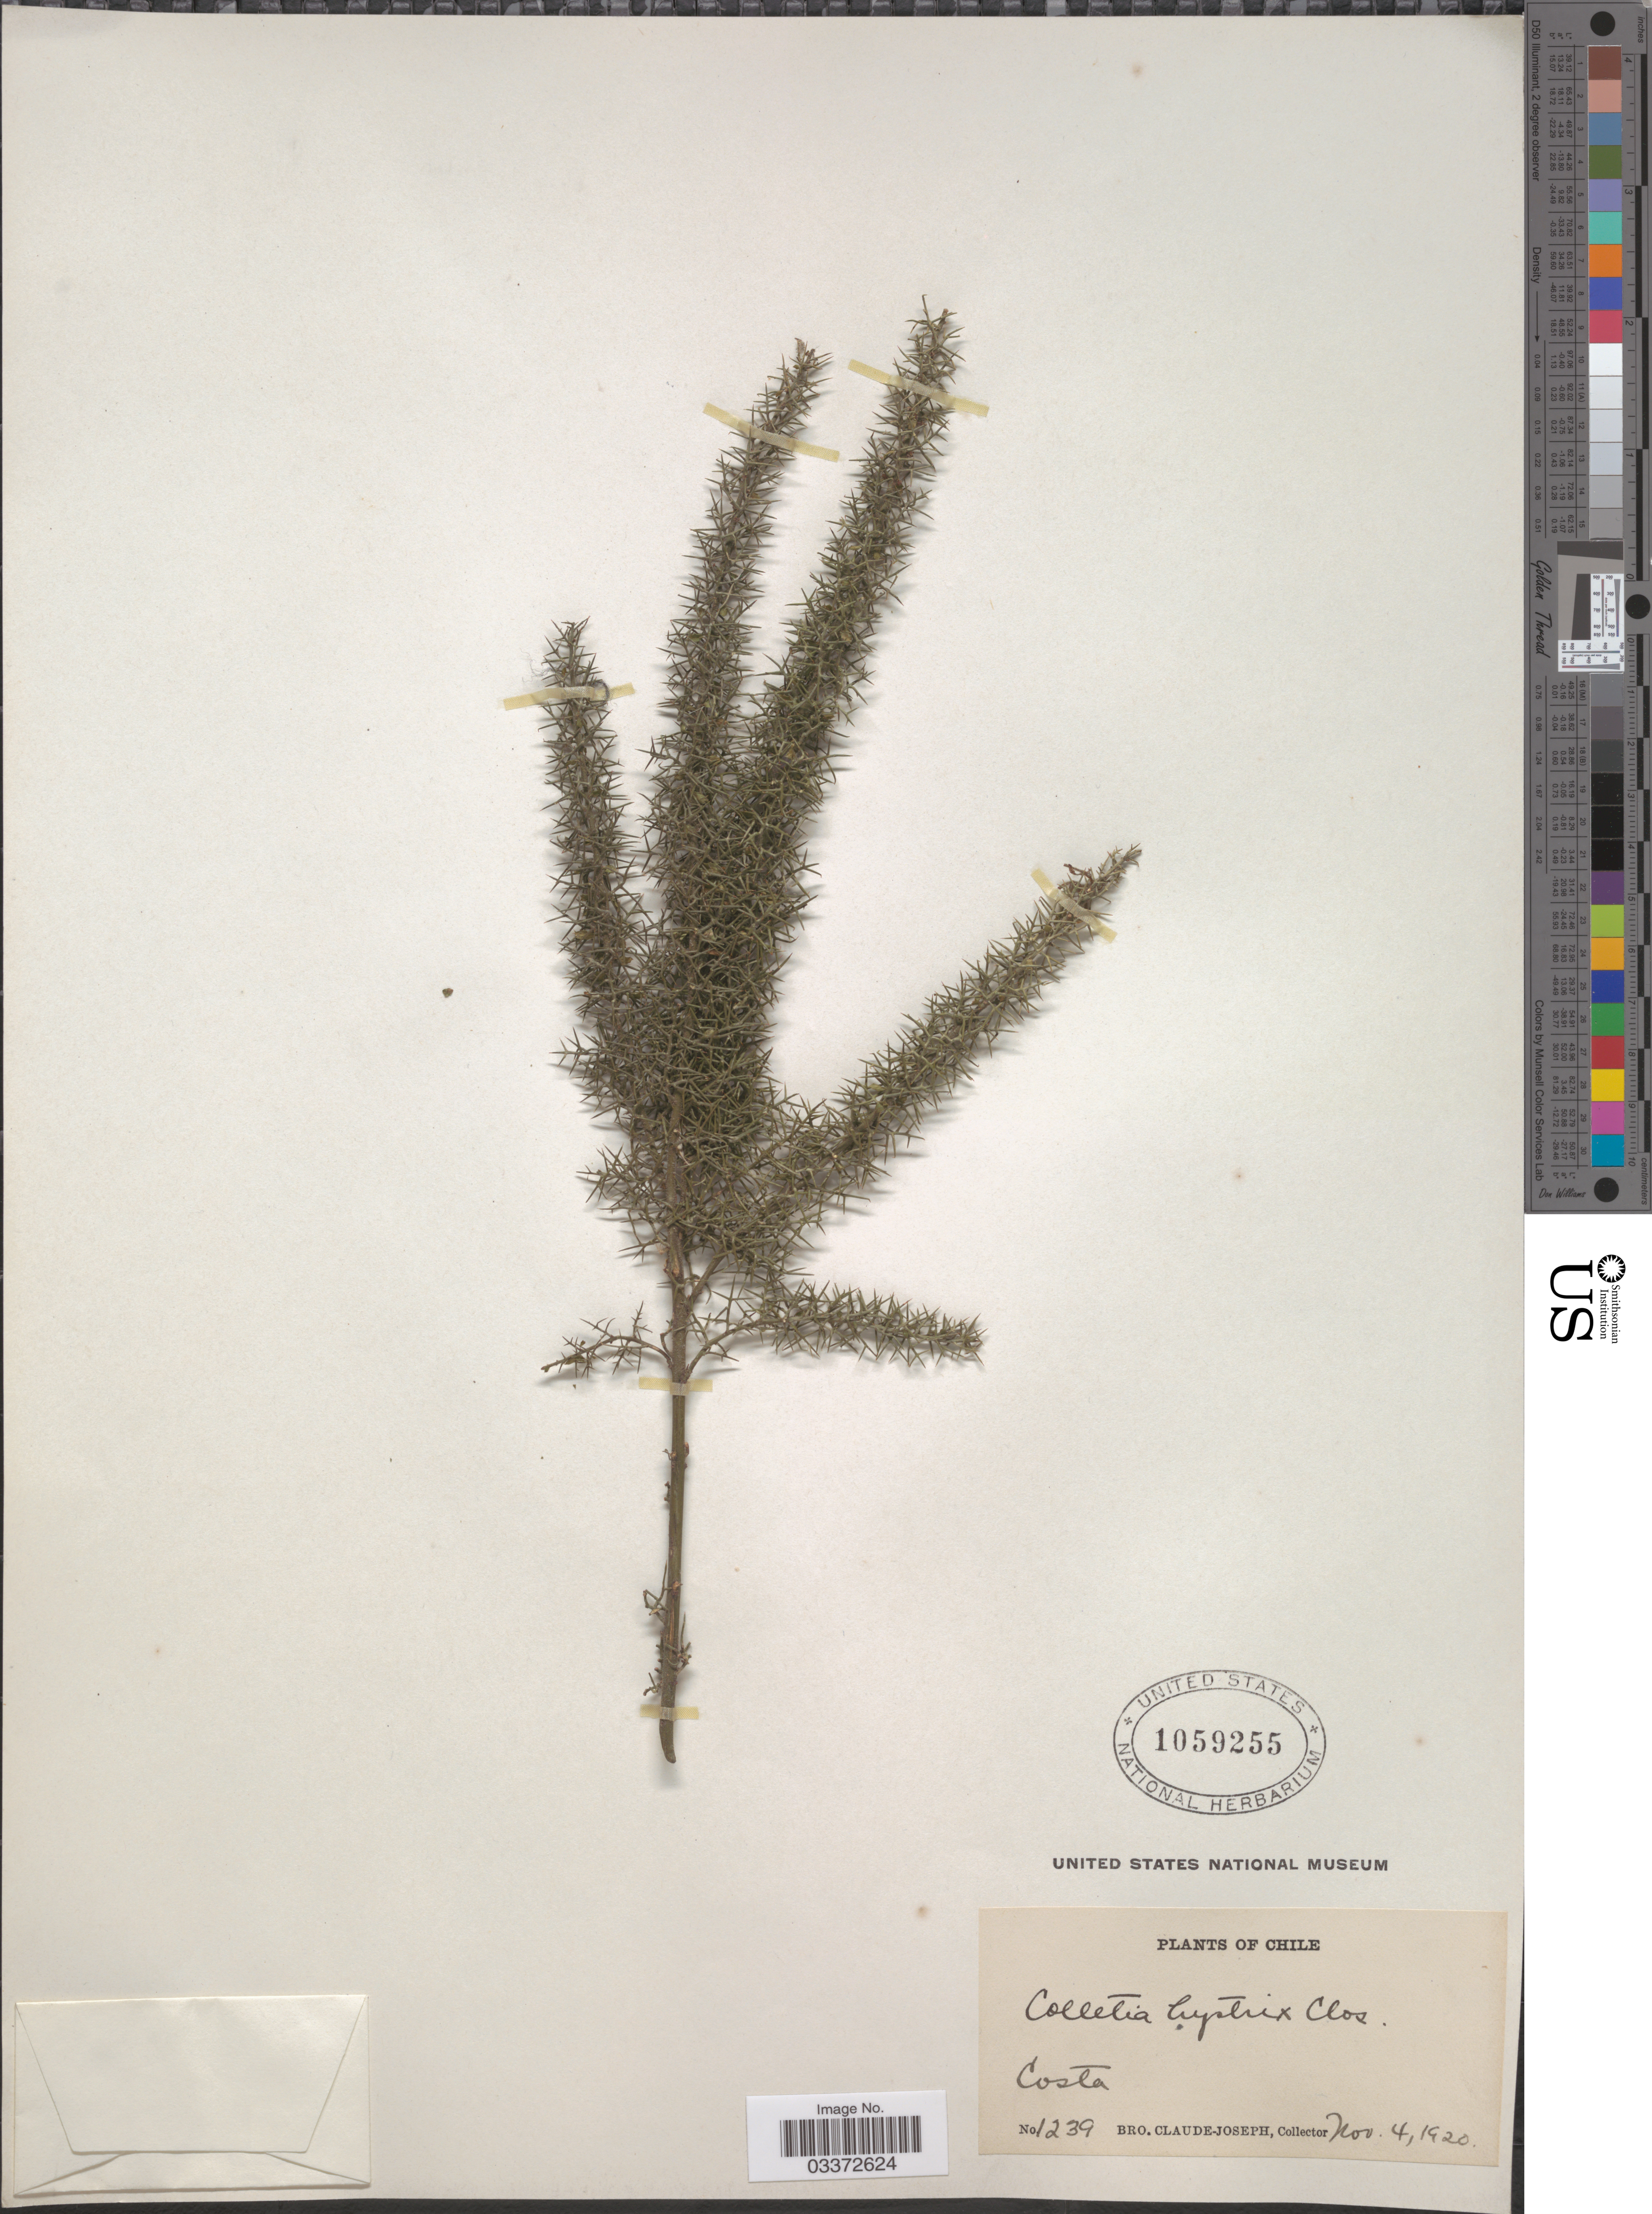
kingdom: Plantae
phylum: Tracheophyta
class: Magnoliopsida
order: Rosales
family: Rhamnaceae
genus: Colletia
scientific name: Colletia sp.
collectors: Bro. Claude-Joseph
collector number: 1239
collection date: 1920-11-04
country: Chile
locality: Costa.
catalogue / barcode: US 1059255